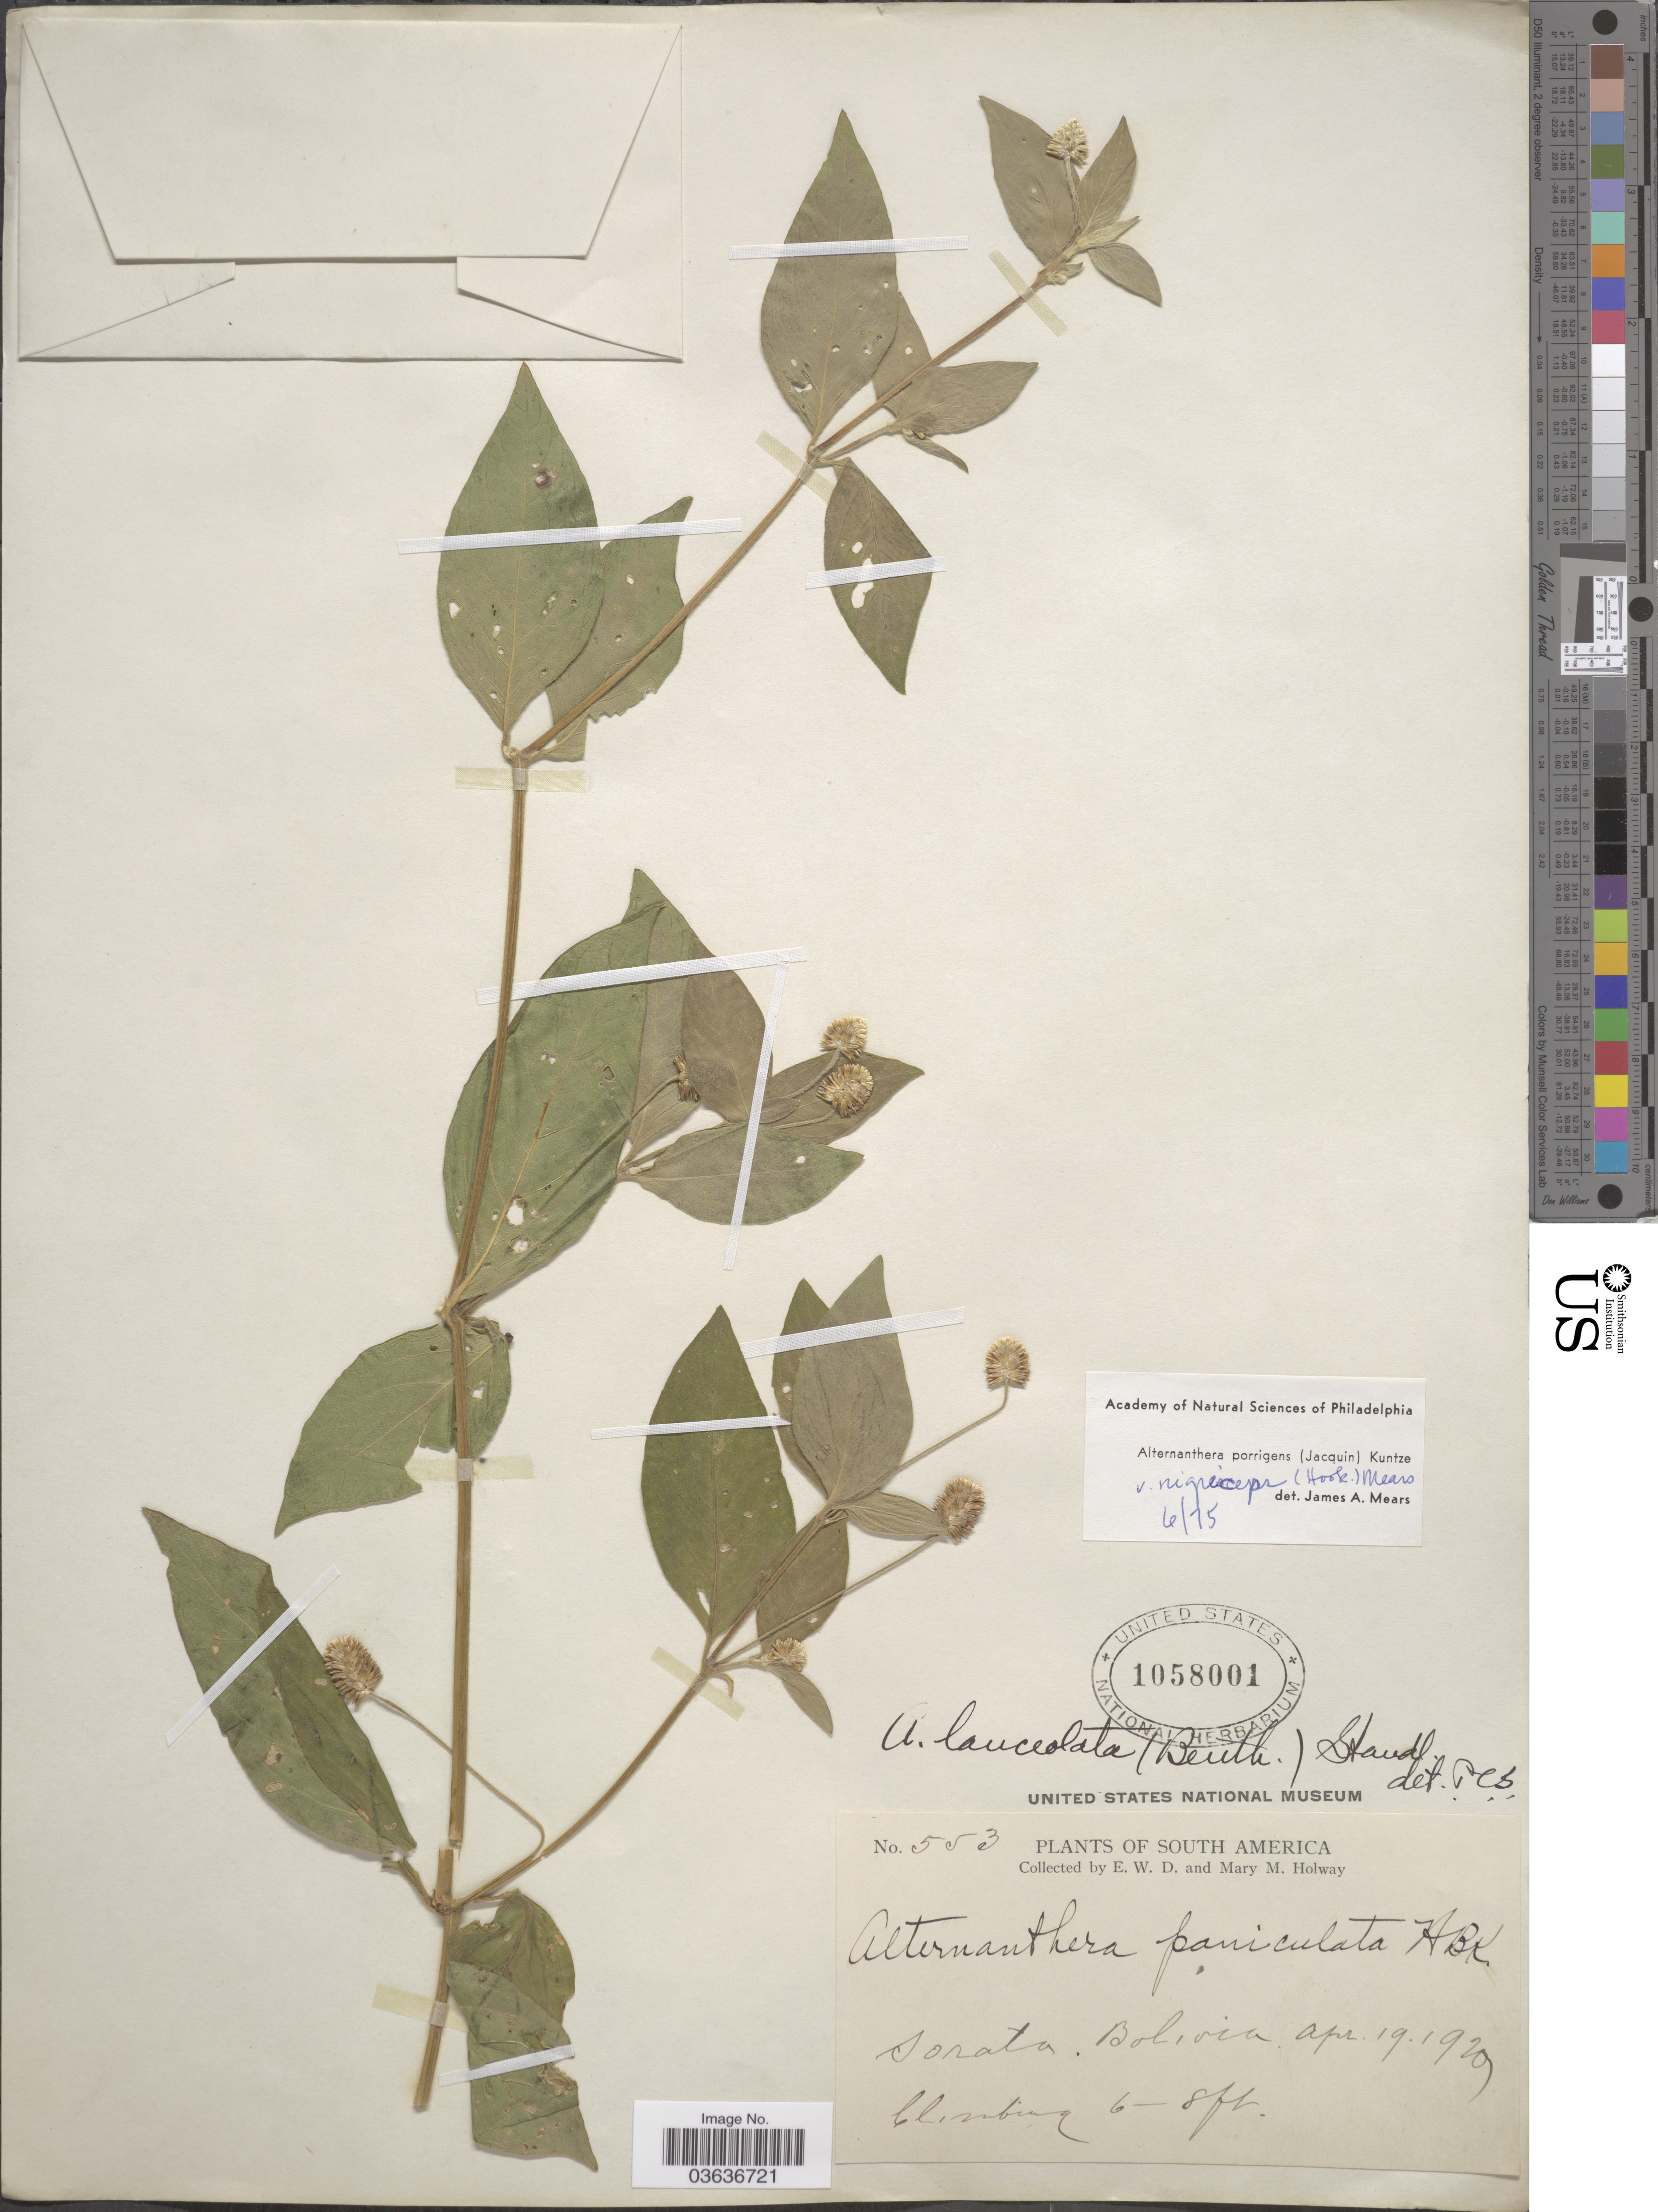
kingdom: Plantae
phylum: Tracheophyta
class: Magnoliopsida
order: Caryophyllales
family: Amaranthaceae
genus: Alternanthera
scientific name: Alternanthera porrigens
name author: (Jacq.) Kuntze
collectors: E. W. D. Holway & M. M. Holway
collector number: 553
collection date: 1929-04-19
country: Bolivia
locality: Sorata.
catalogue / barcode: US 1058001